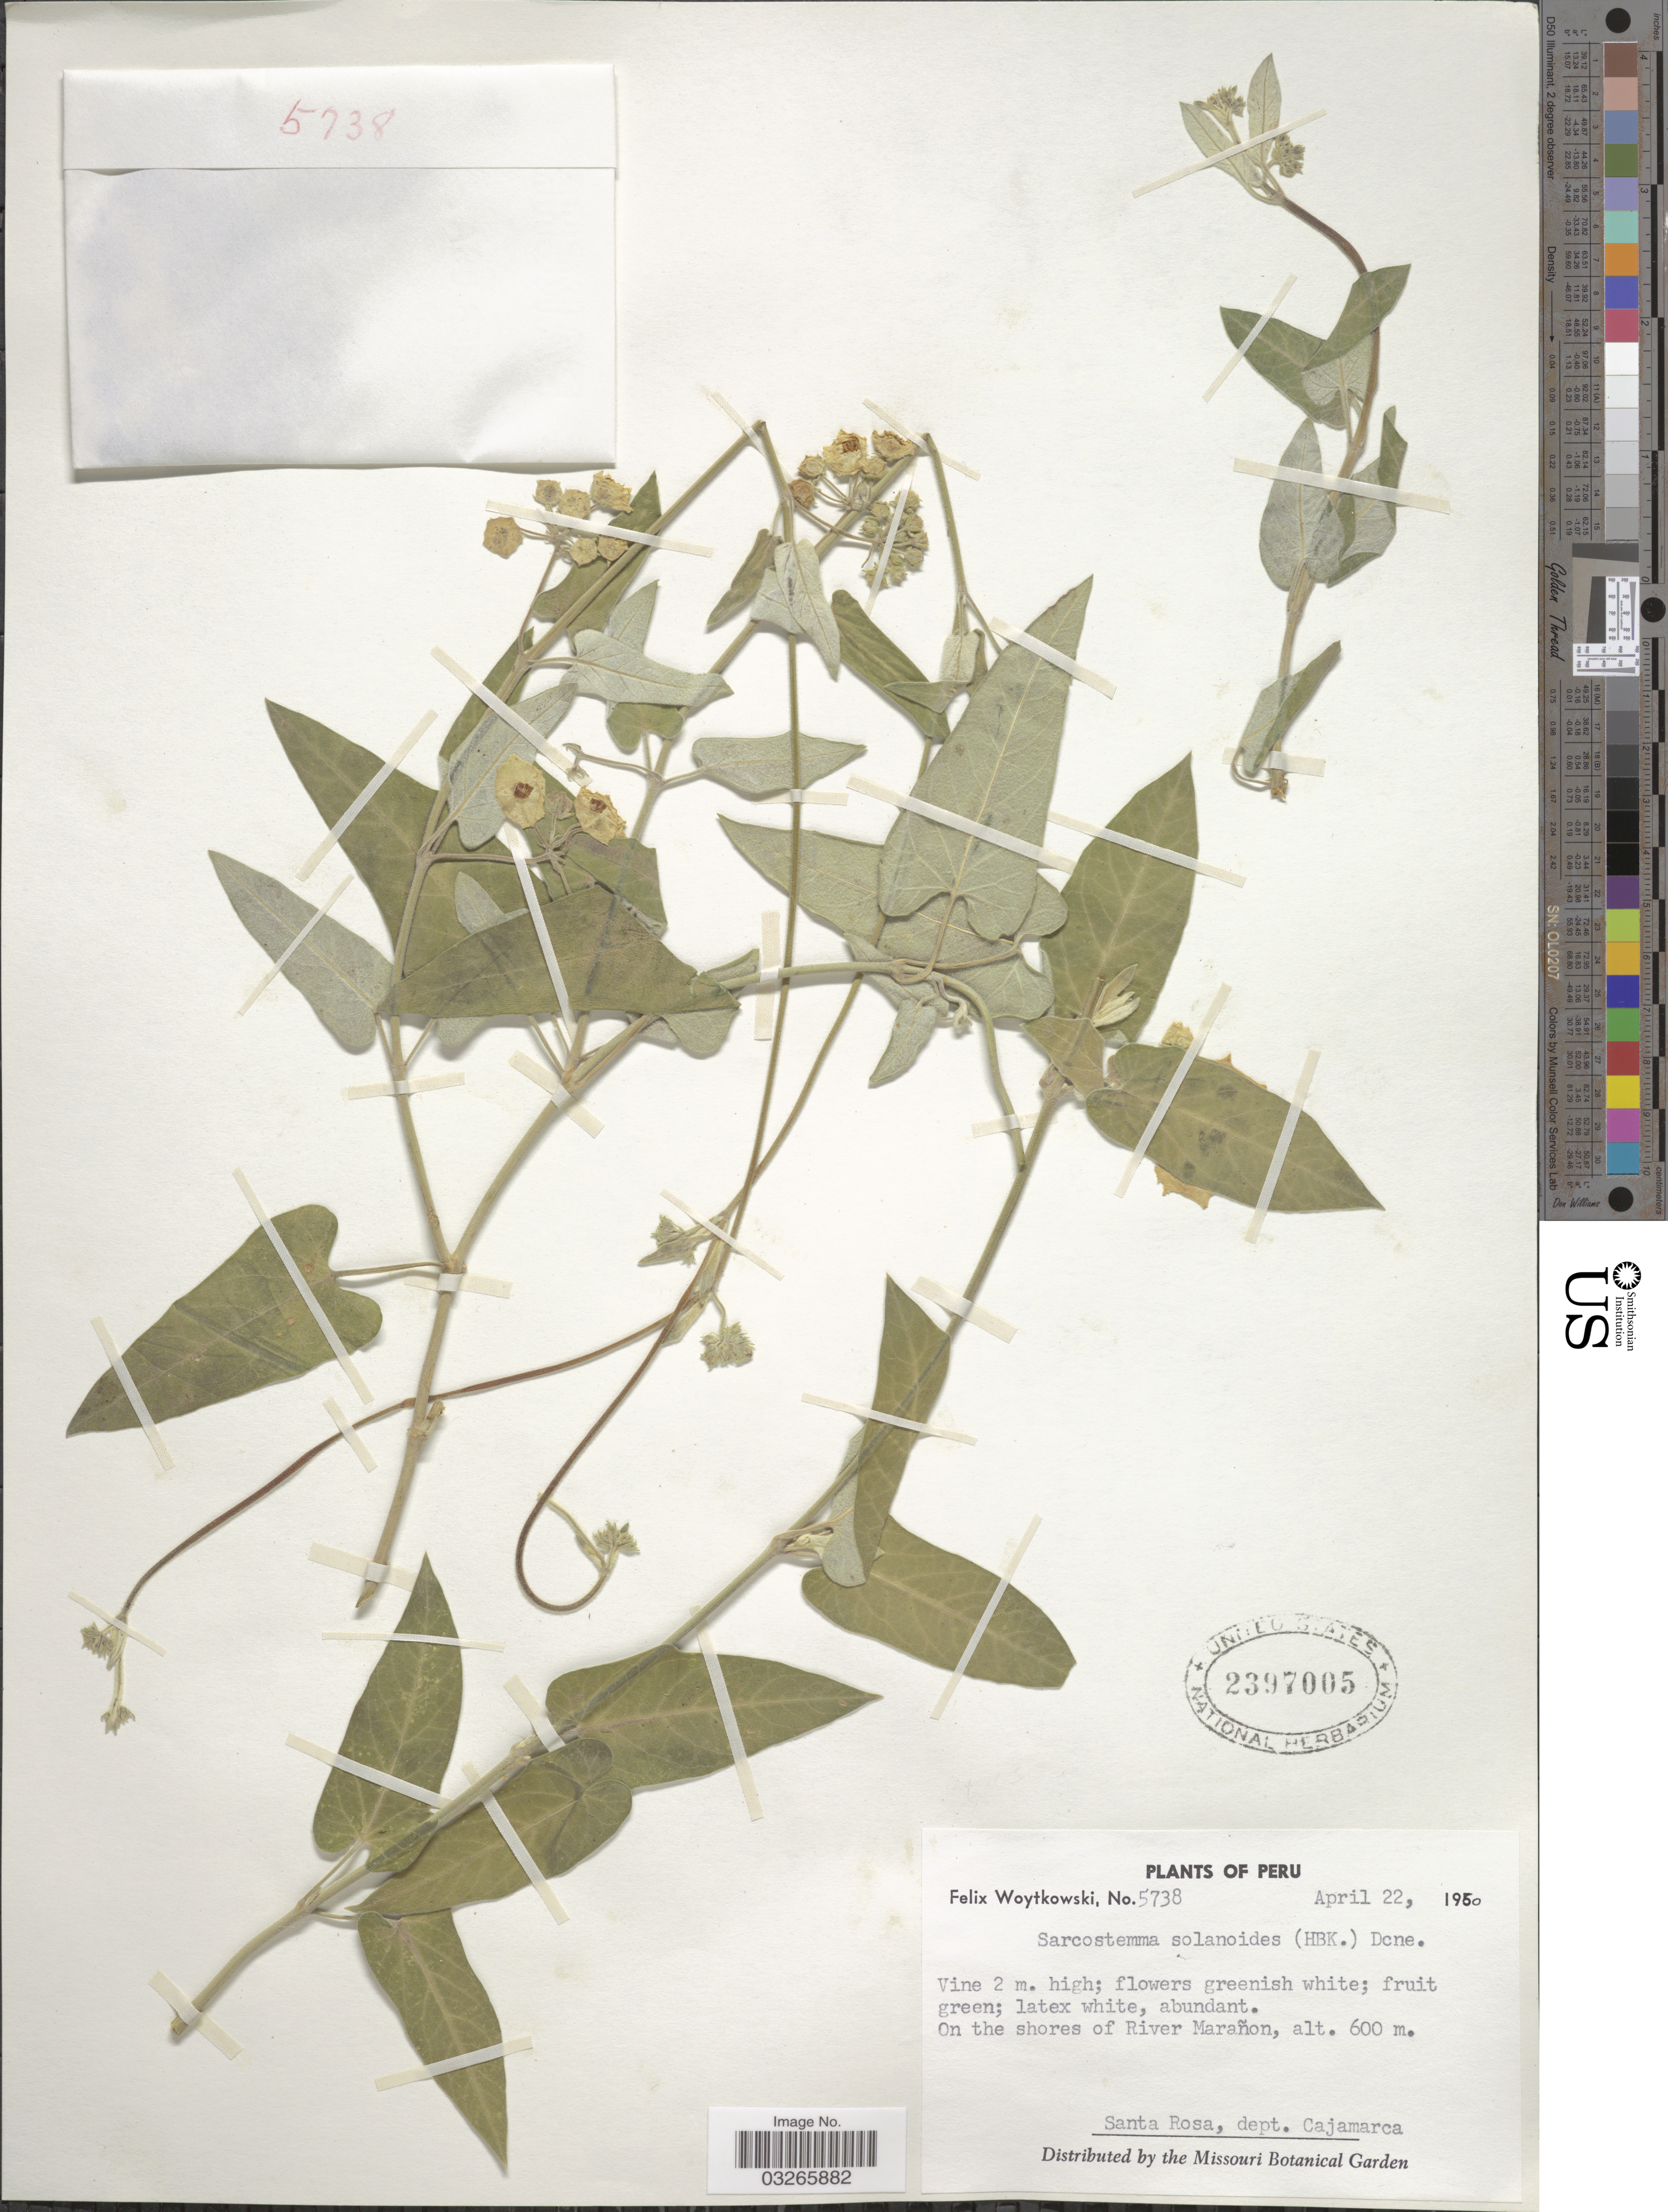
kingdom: Plantae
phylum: Tracheophyta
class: Magnoliopsida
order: Gentianales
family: Apocynaceae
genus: Sarcostemma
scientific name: Sarcostemma solanoides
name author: (Kunth) Decne.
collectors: F. Woytkowski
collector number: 5738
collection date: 1950-04-22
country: Peru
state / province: Cajamarca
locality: On the shores of River Marañon. Santa Rosa, dept. Cajamarca.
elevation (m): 600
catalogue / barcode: US 2397005